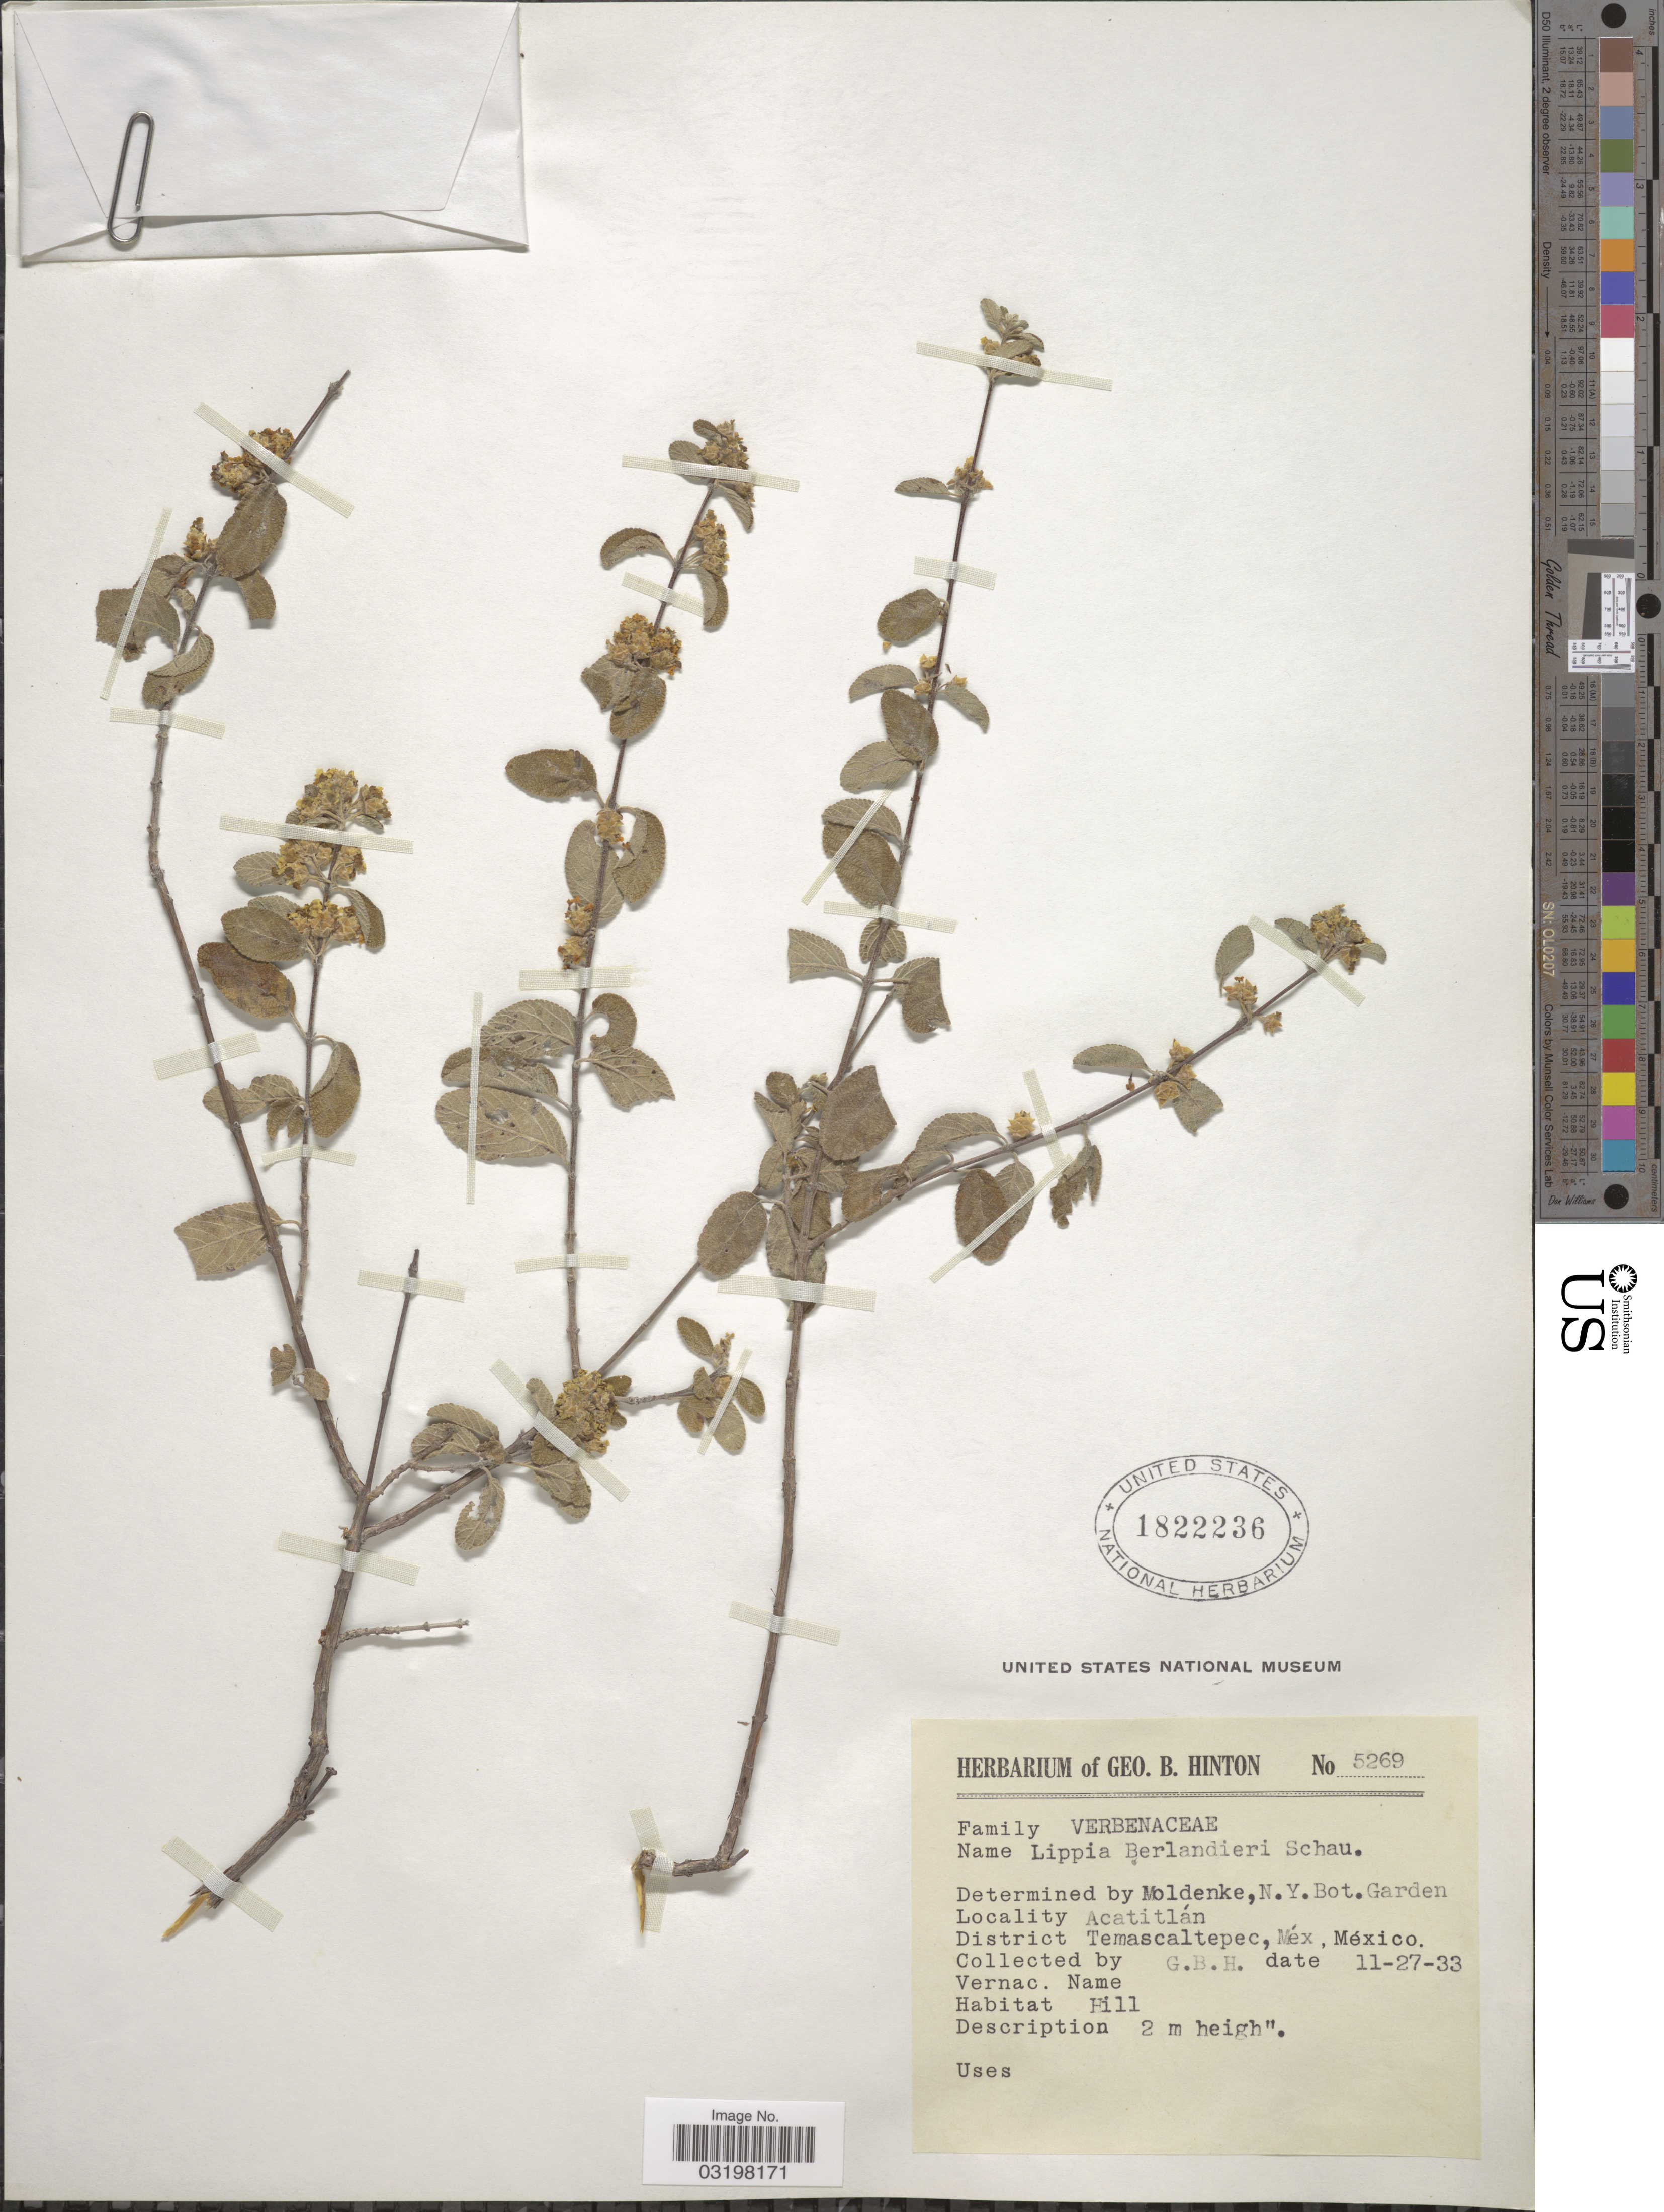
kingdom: Plantae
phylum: Tracheophyta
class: Magnoliopsida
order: Lamiales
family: Verbenaceae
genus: Lippia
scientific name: Lippia graveolens f. graveolens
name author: Kunth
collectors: G. B. Hinton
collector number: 5269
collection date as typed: Transcribed d/m/y: 27/11/33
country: Mexico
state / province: México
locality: Acatitlán. District Temascaltepec, Méx. Hill.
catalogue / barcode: US 1822236